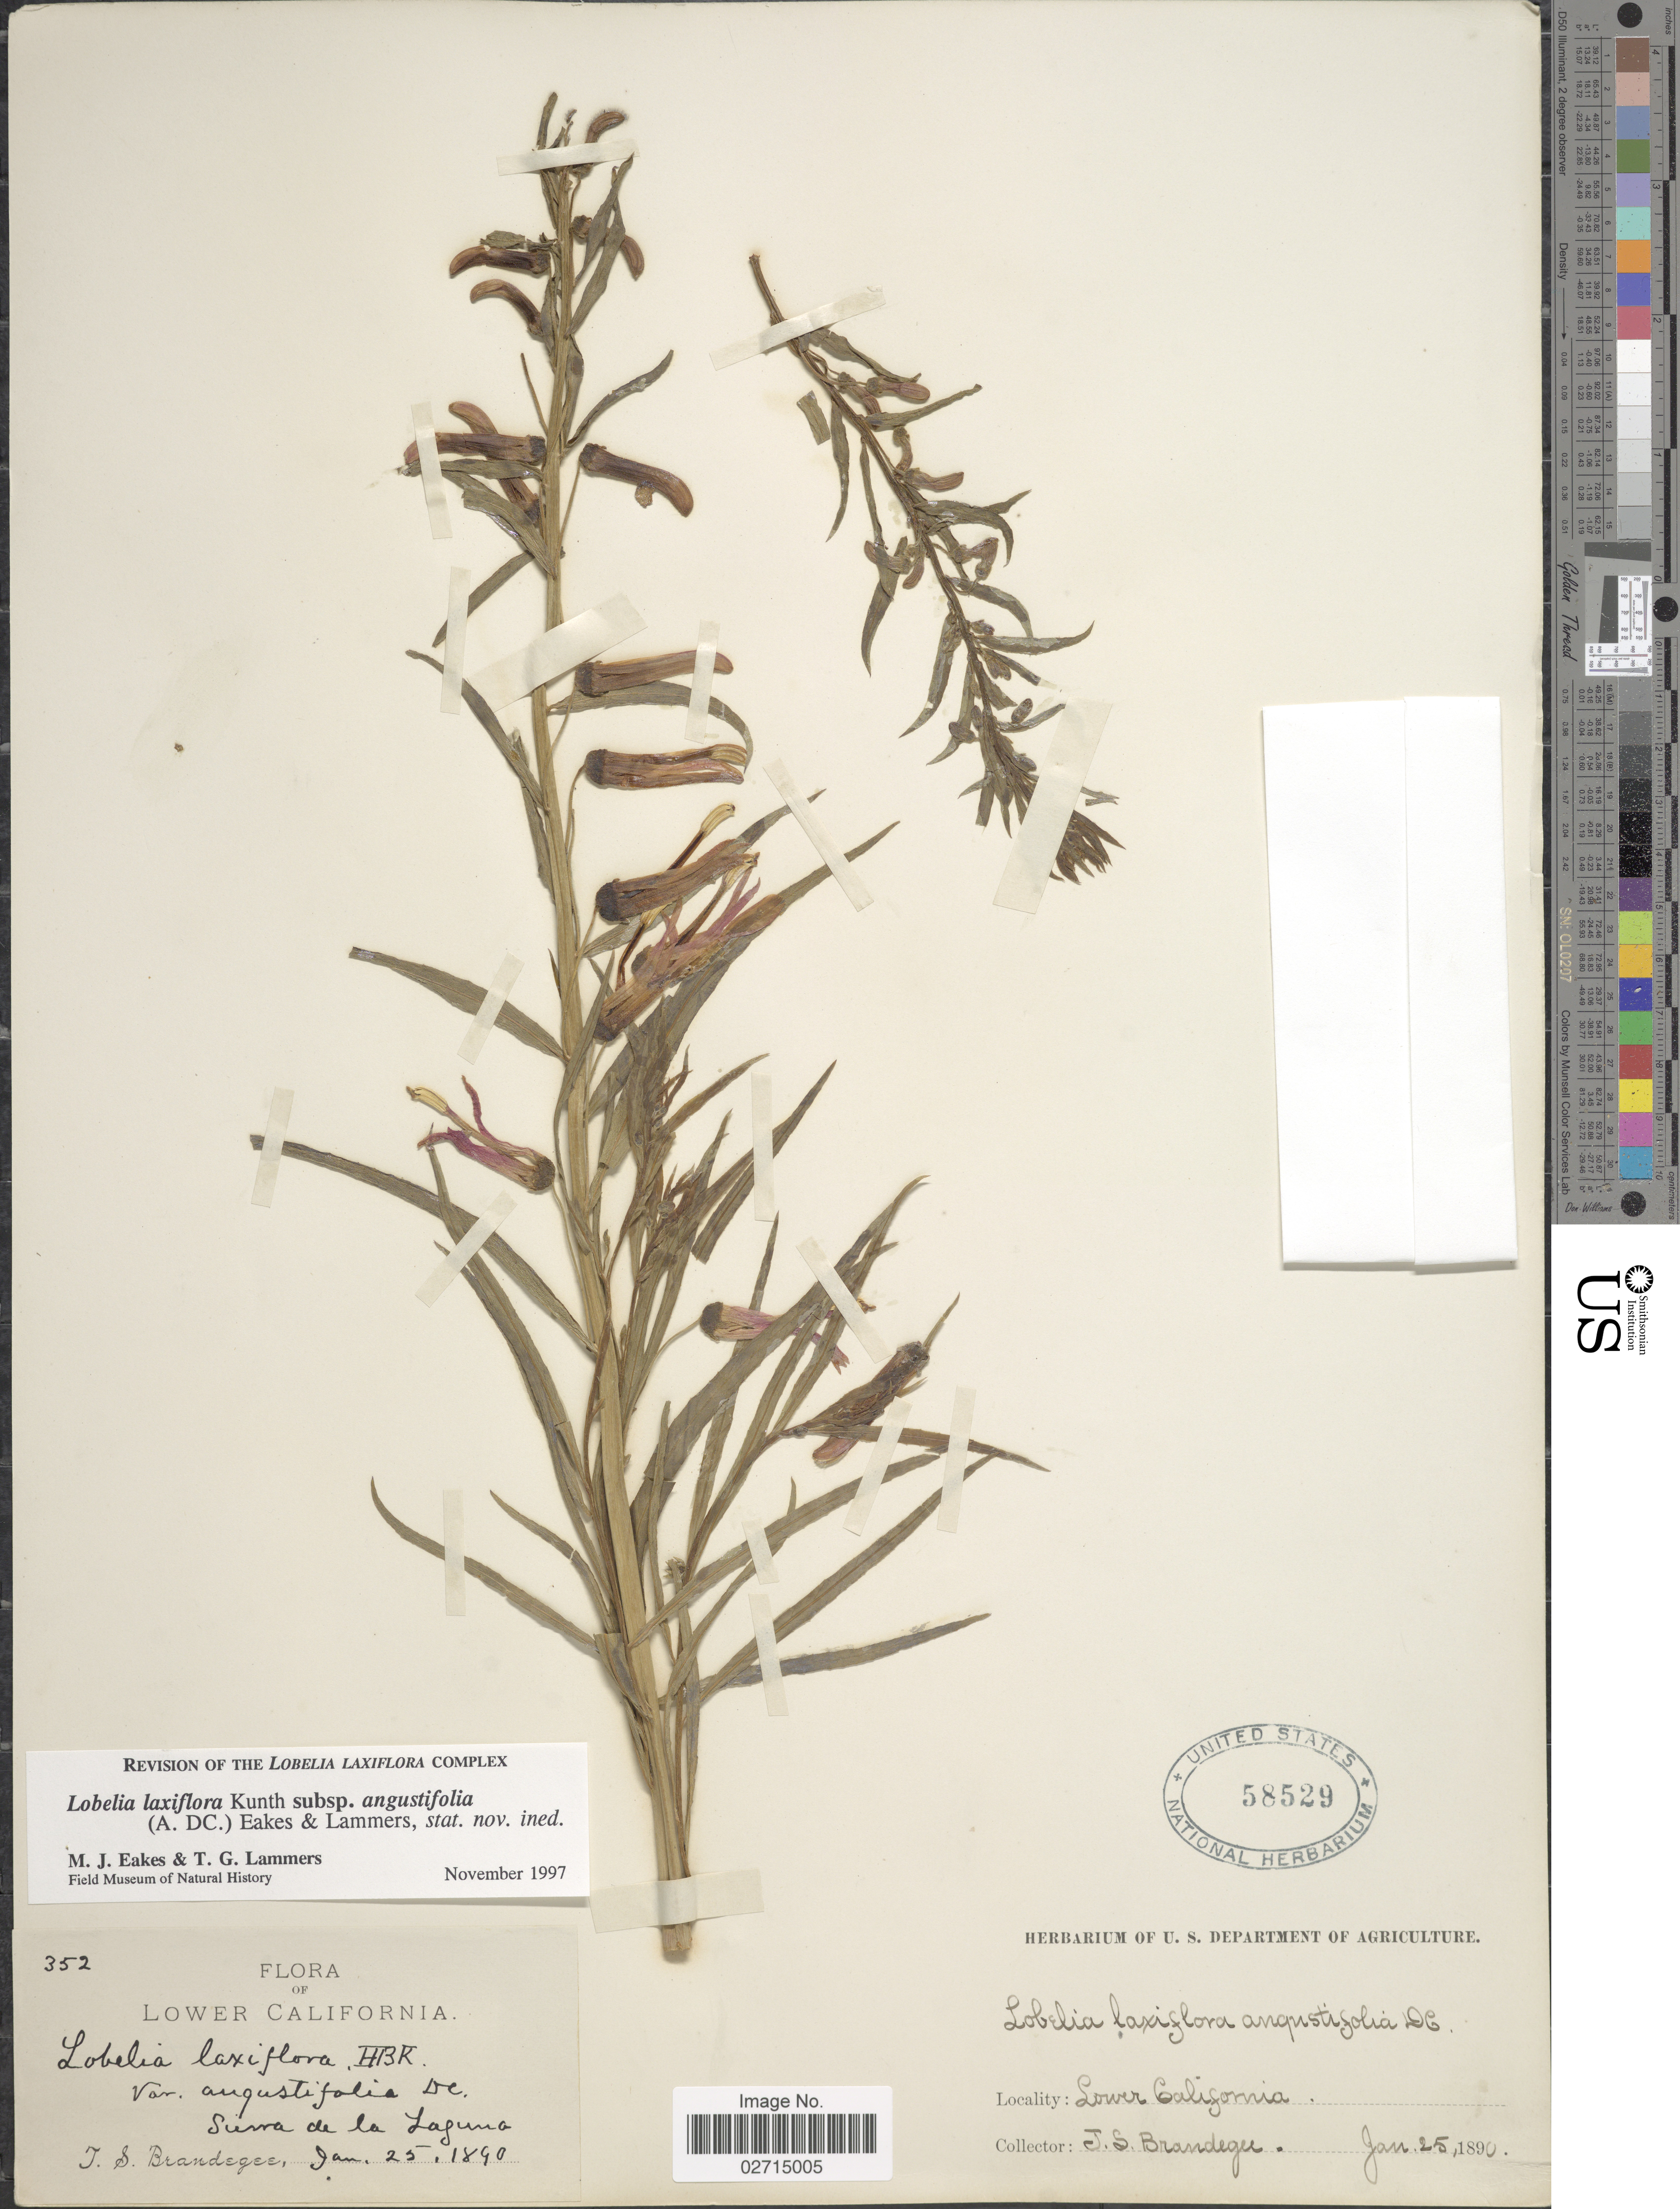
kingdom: Plantae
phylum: Tracheophyta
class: Magnoliopsida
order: Asterales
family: Campanulaceae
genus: Leptocodon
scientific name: Leptocodon laxiflora var. angustifolia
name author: A. DC.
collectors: J. S. Brandegee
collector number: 352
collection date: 1890-01-25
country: Mexico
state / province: Baja California Sur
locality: Lower California, Sierra de La Laguna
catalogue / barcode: US 58529